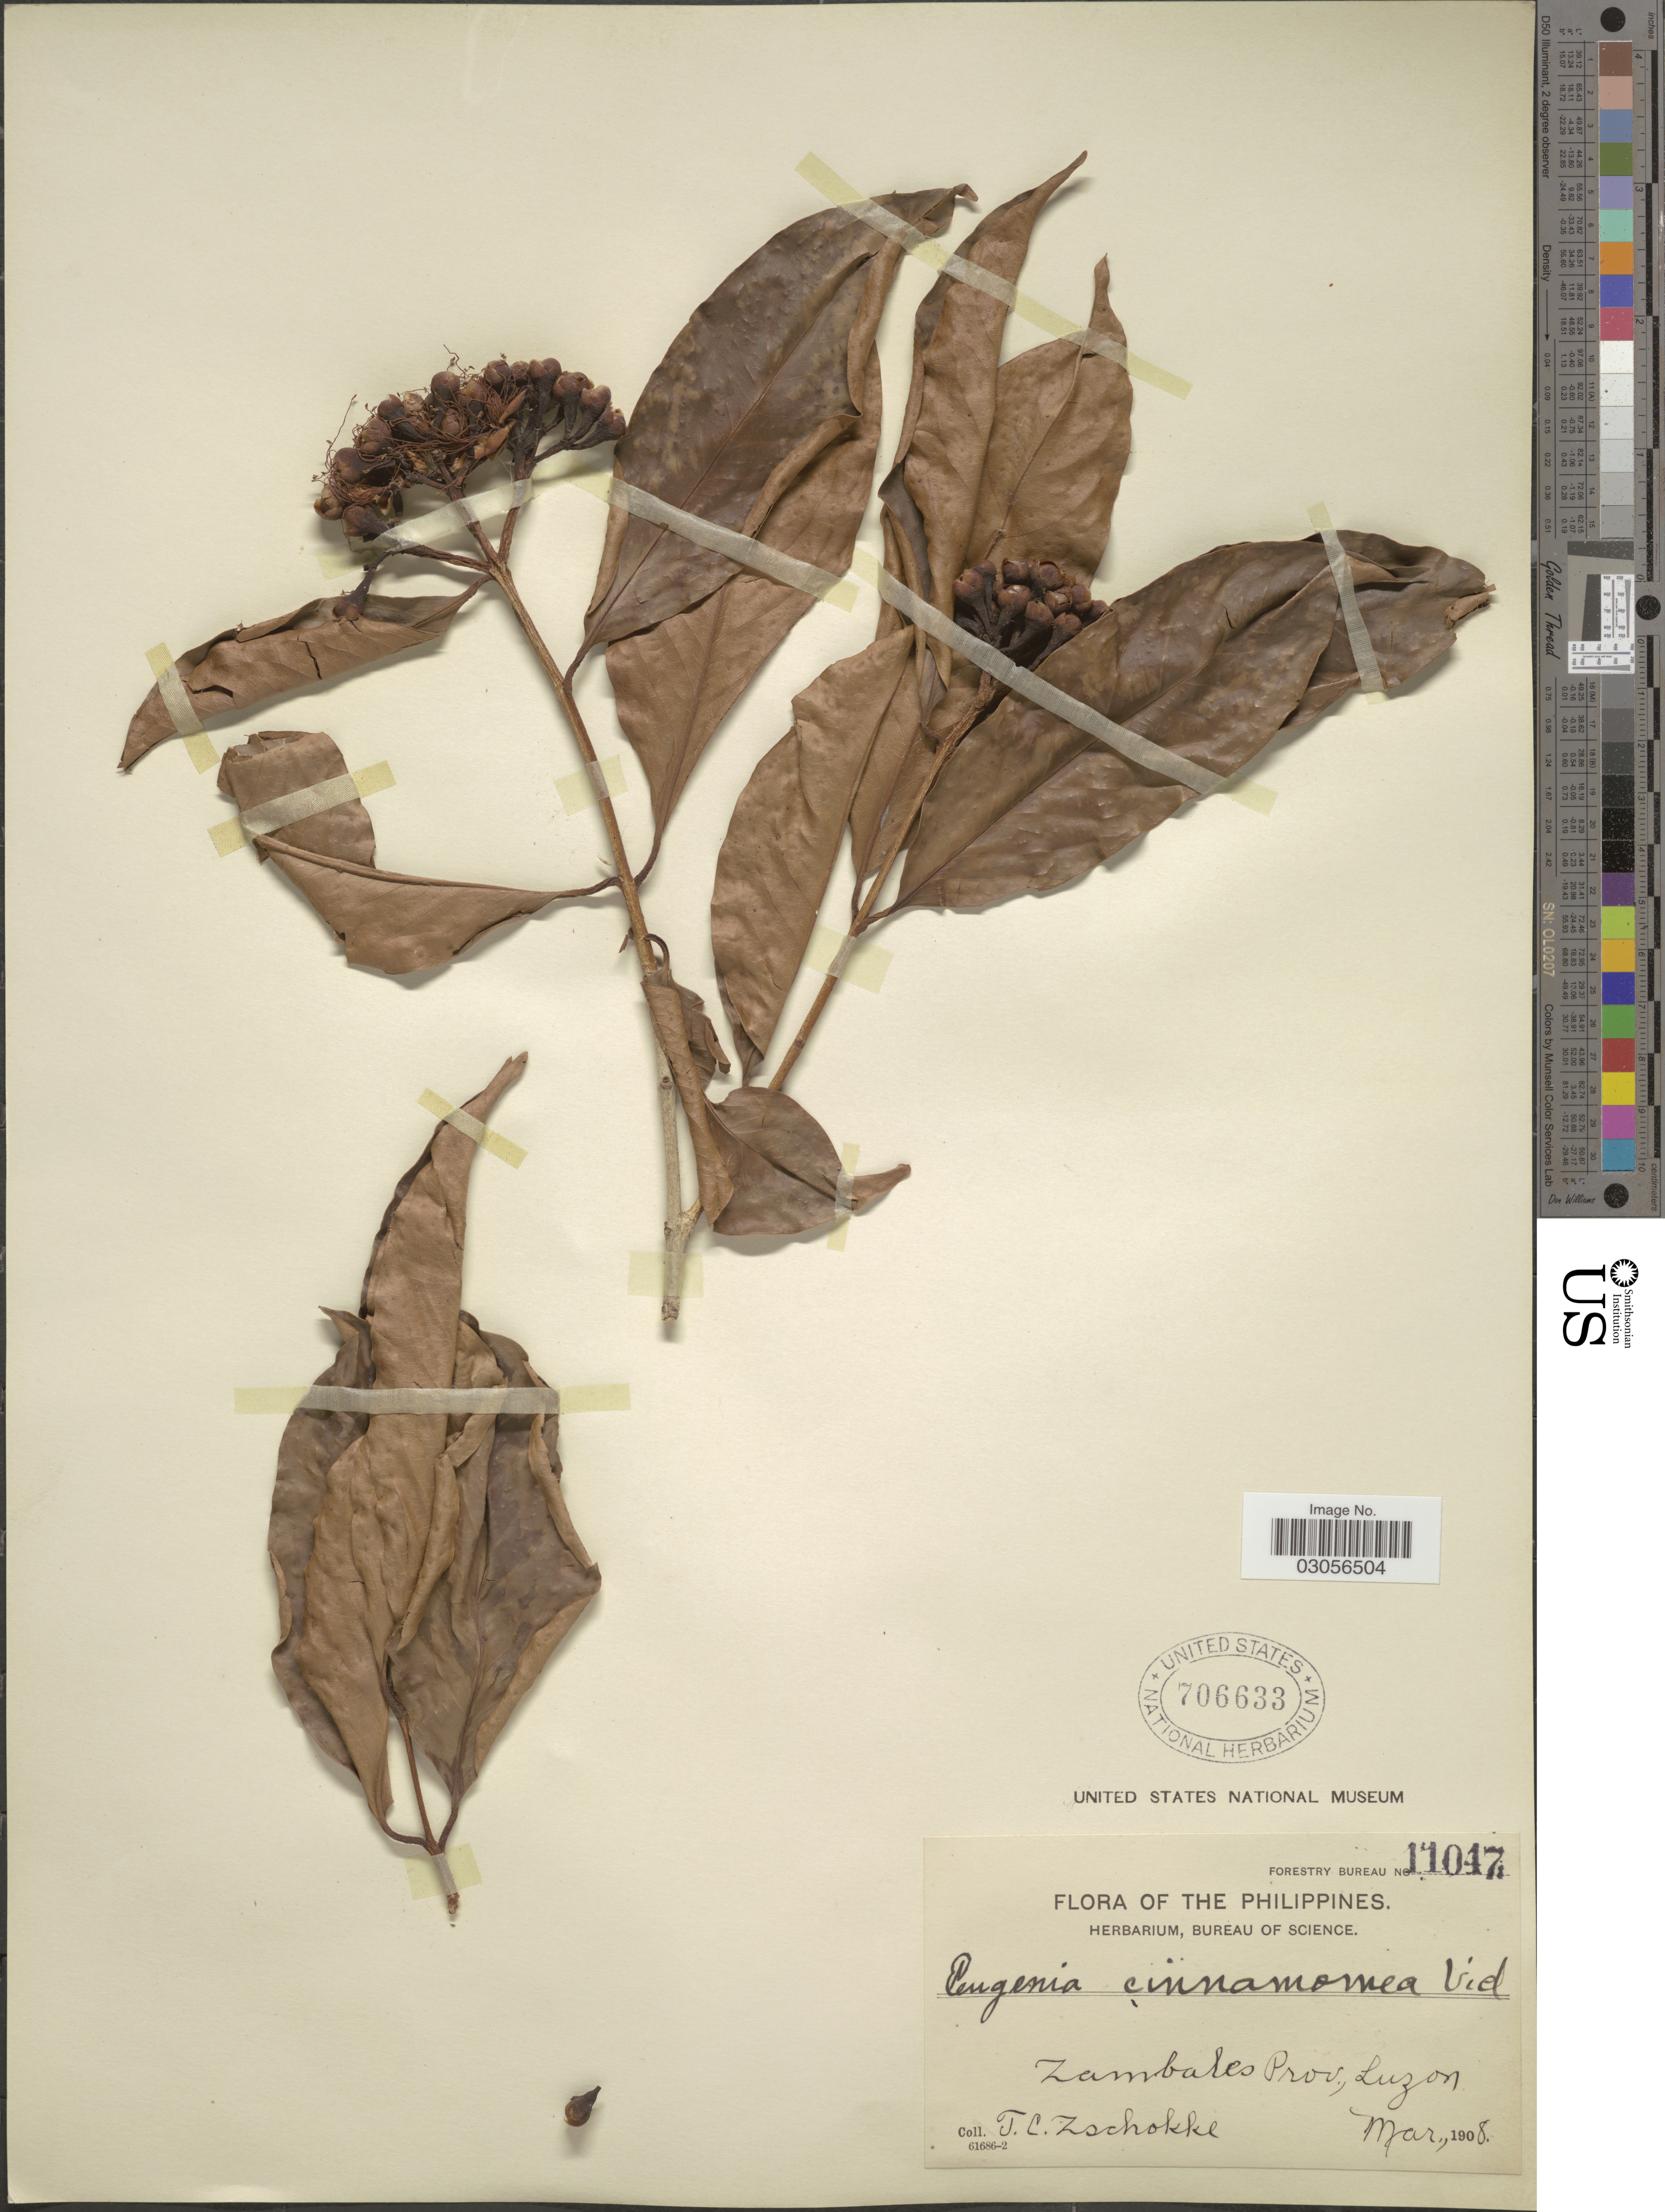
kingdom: Plantae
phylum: Tracheophyta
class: Magnoliopsida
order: Myrtales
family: Myrtaceae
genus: Syzygium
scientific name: Syzygium cinnamomeum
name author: (Vidal) Merr.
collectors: T. C. Zschokke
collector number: Forestry Bureau 11047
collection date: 1908-03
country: Philippines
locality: Zambales Prov., Luzon.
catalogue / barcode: US 706633